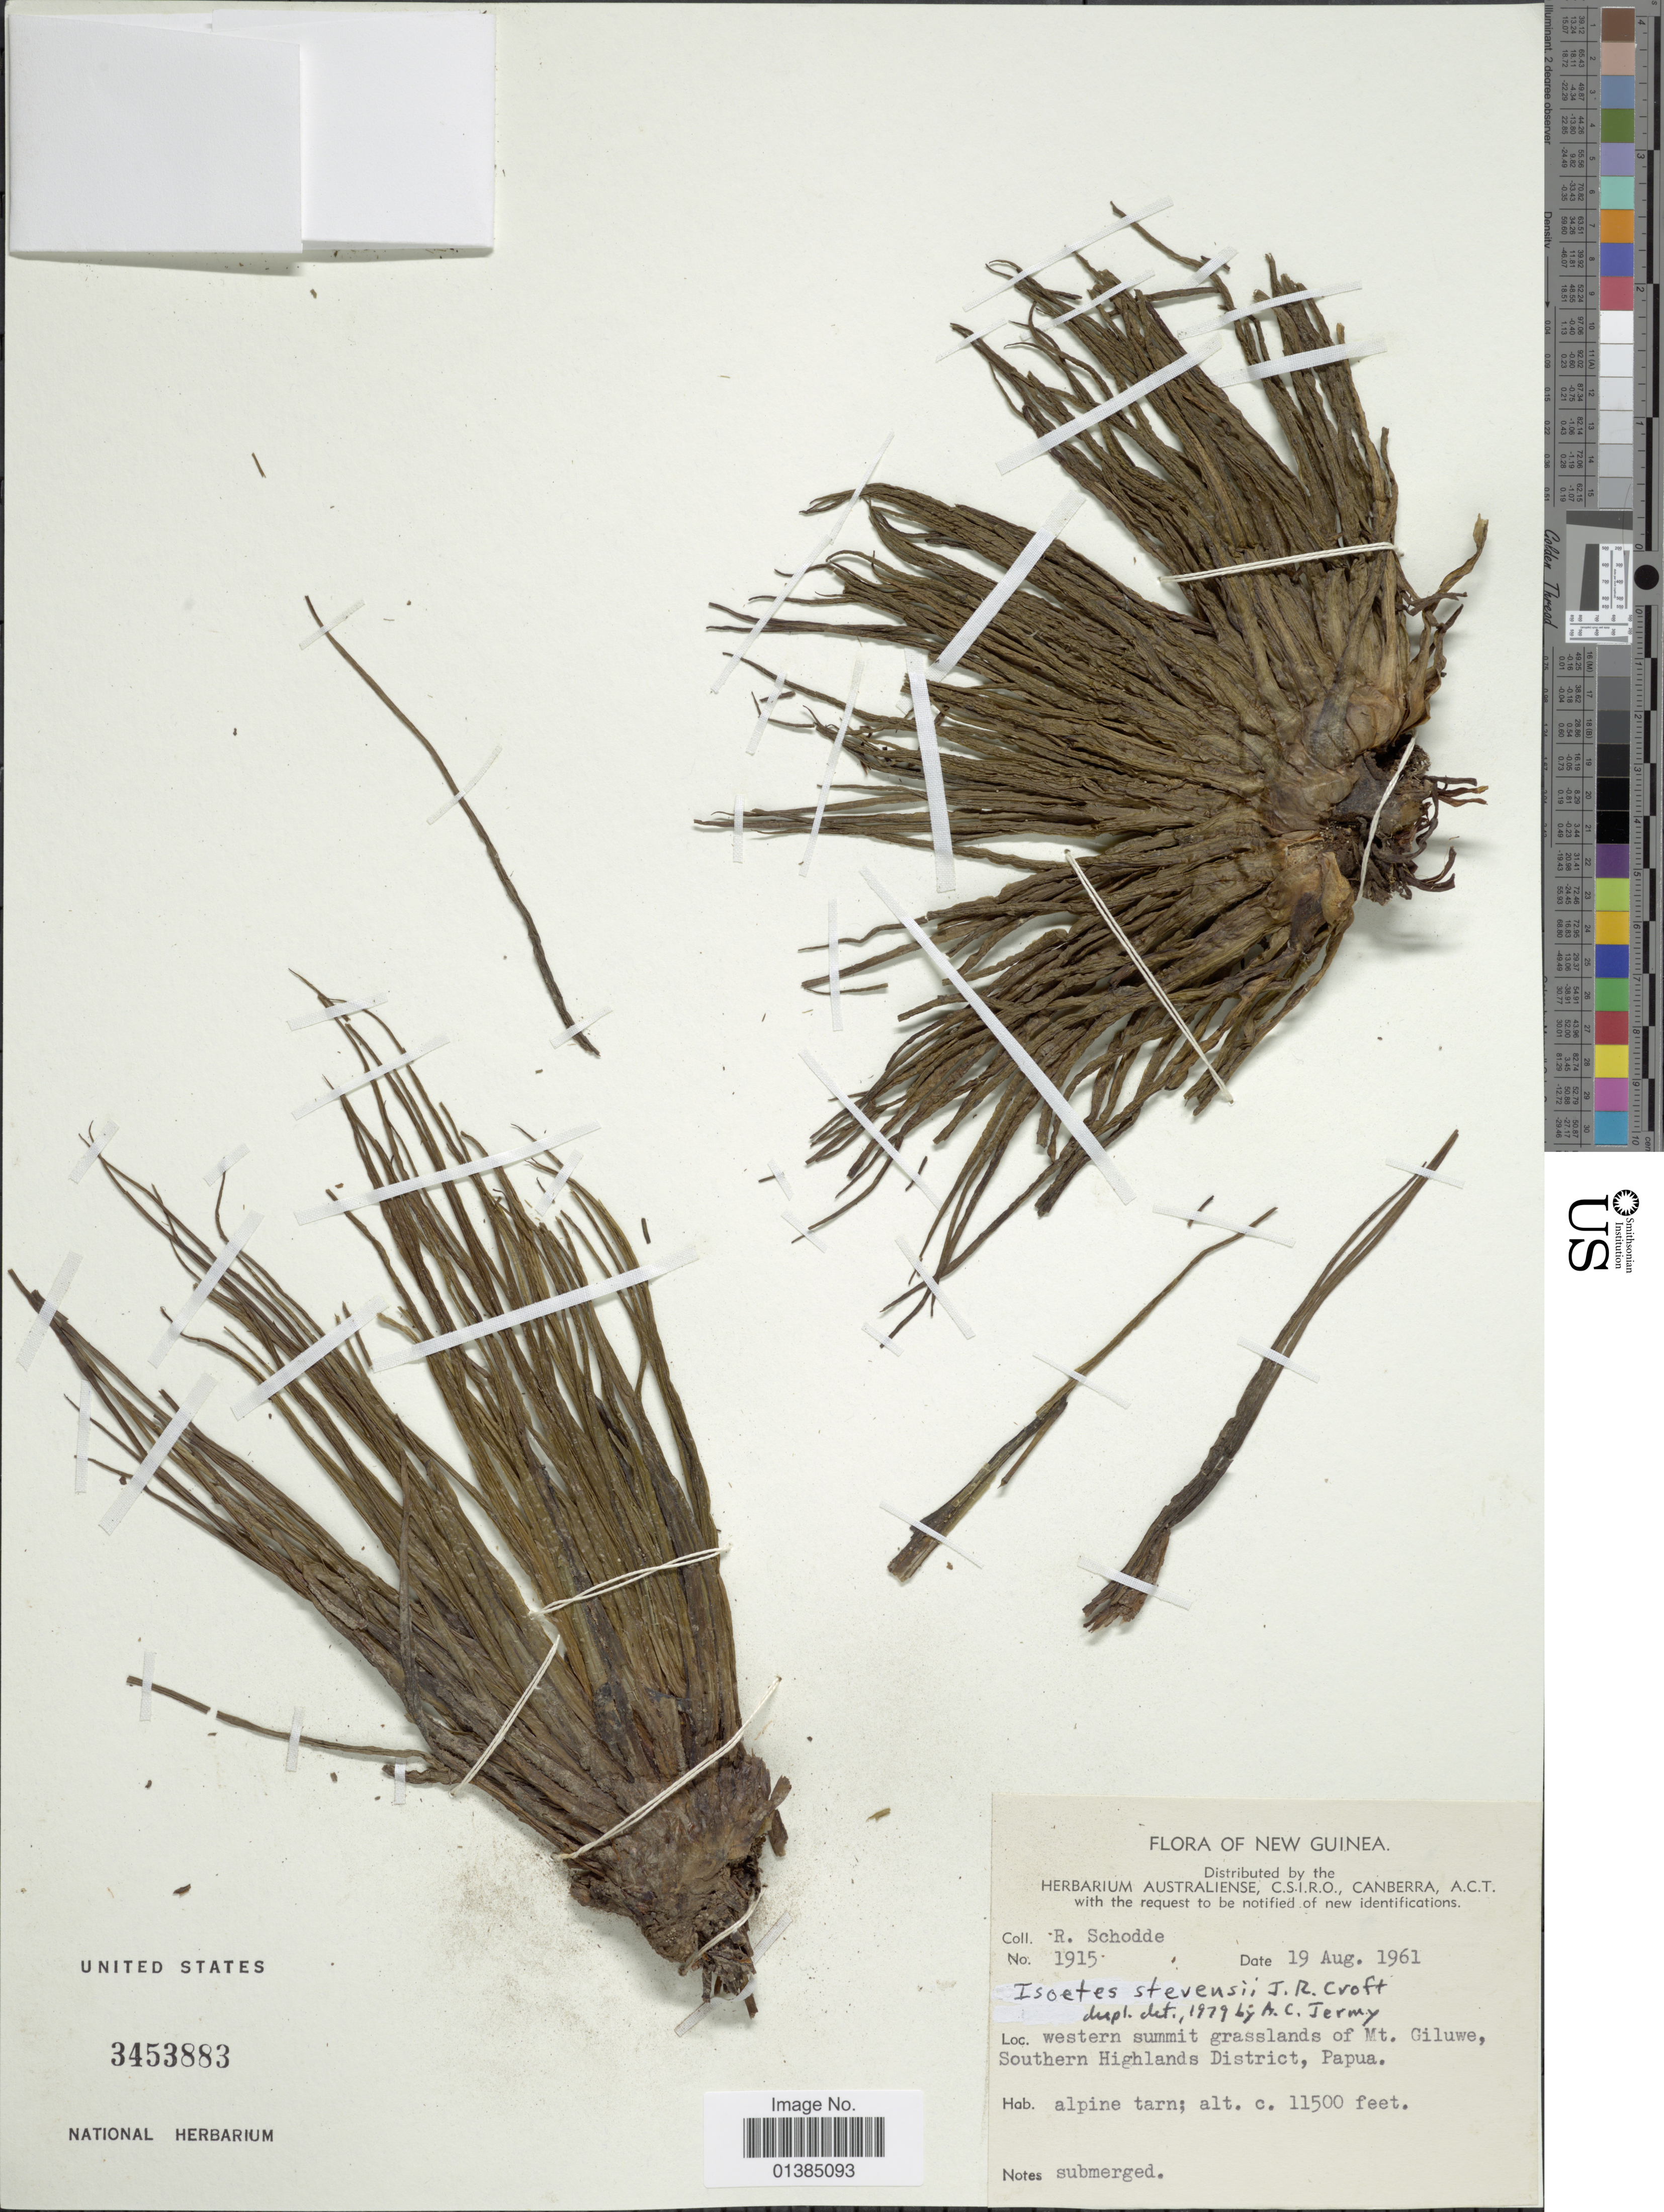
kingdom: Plantae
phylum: Tracheophyta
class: Lycopodiopsida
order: Isoetales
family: Isoetaceae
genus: Isoetes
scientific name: Isoetes stevensii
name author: J.R. Croft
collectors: R. Schodde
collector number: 1915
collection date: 1961-08-19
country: Papua New Guinea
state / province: Southern Highlands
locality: Western summit grasslands of Mt. Giluwe.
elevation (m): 3505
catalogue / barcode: US 3453883